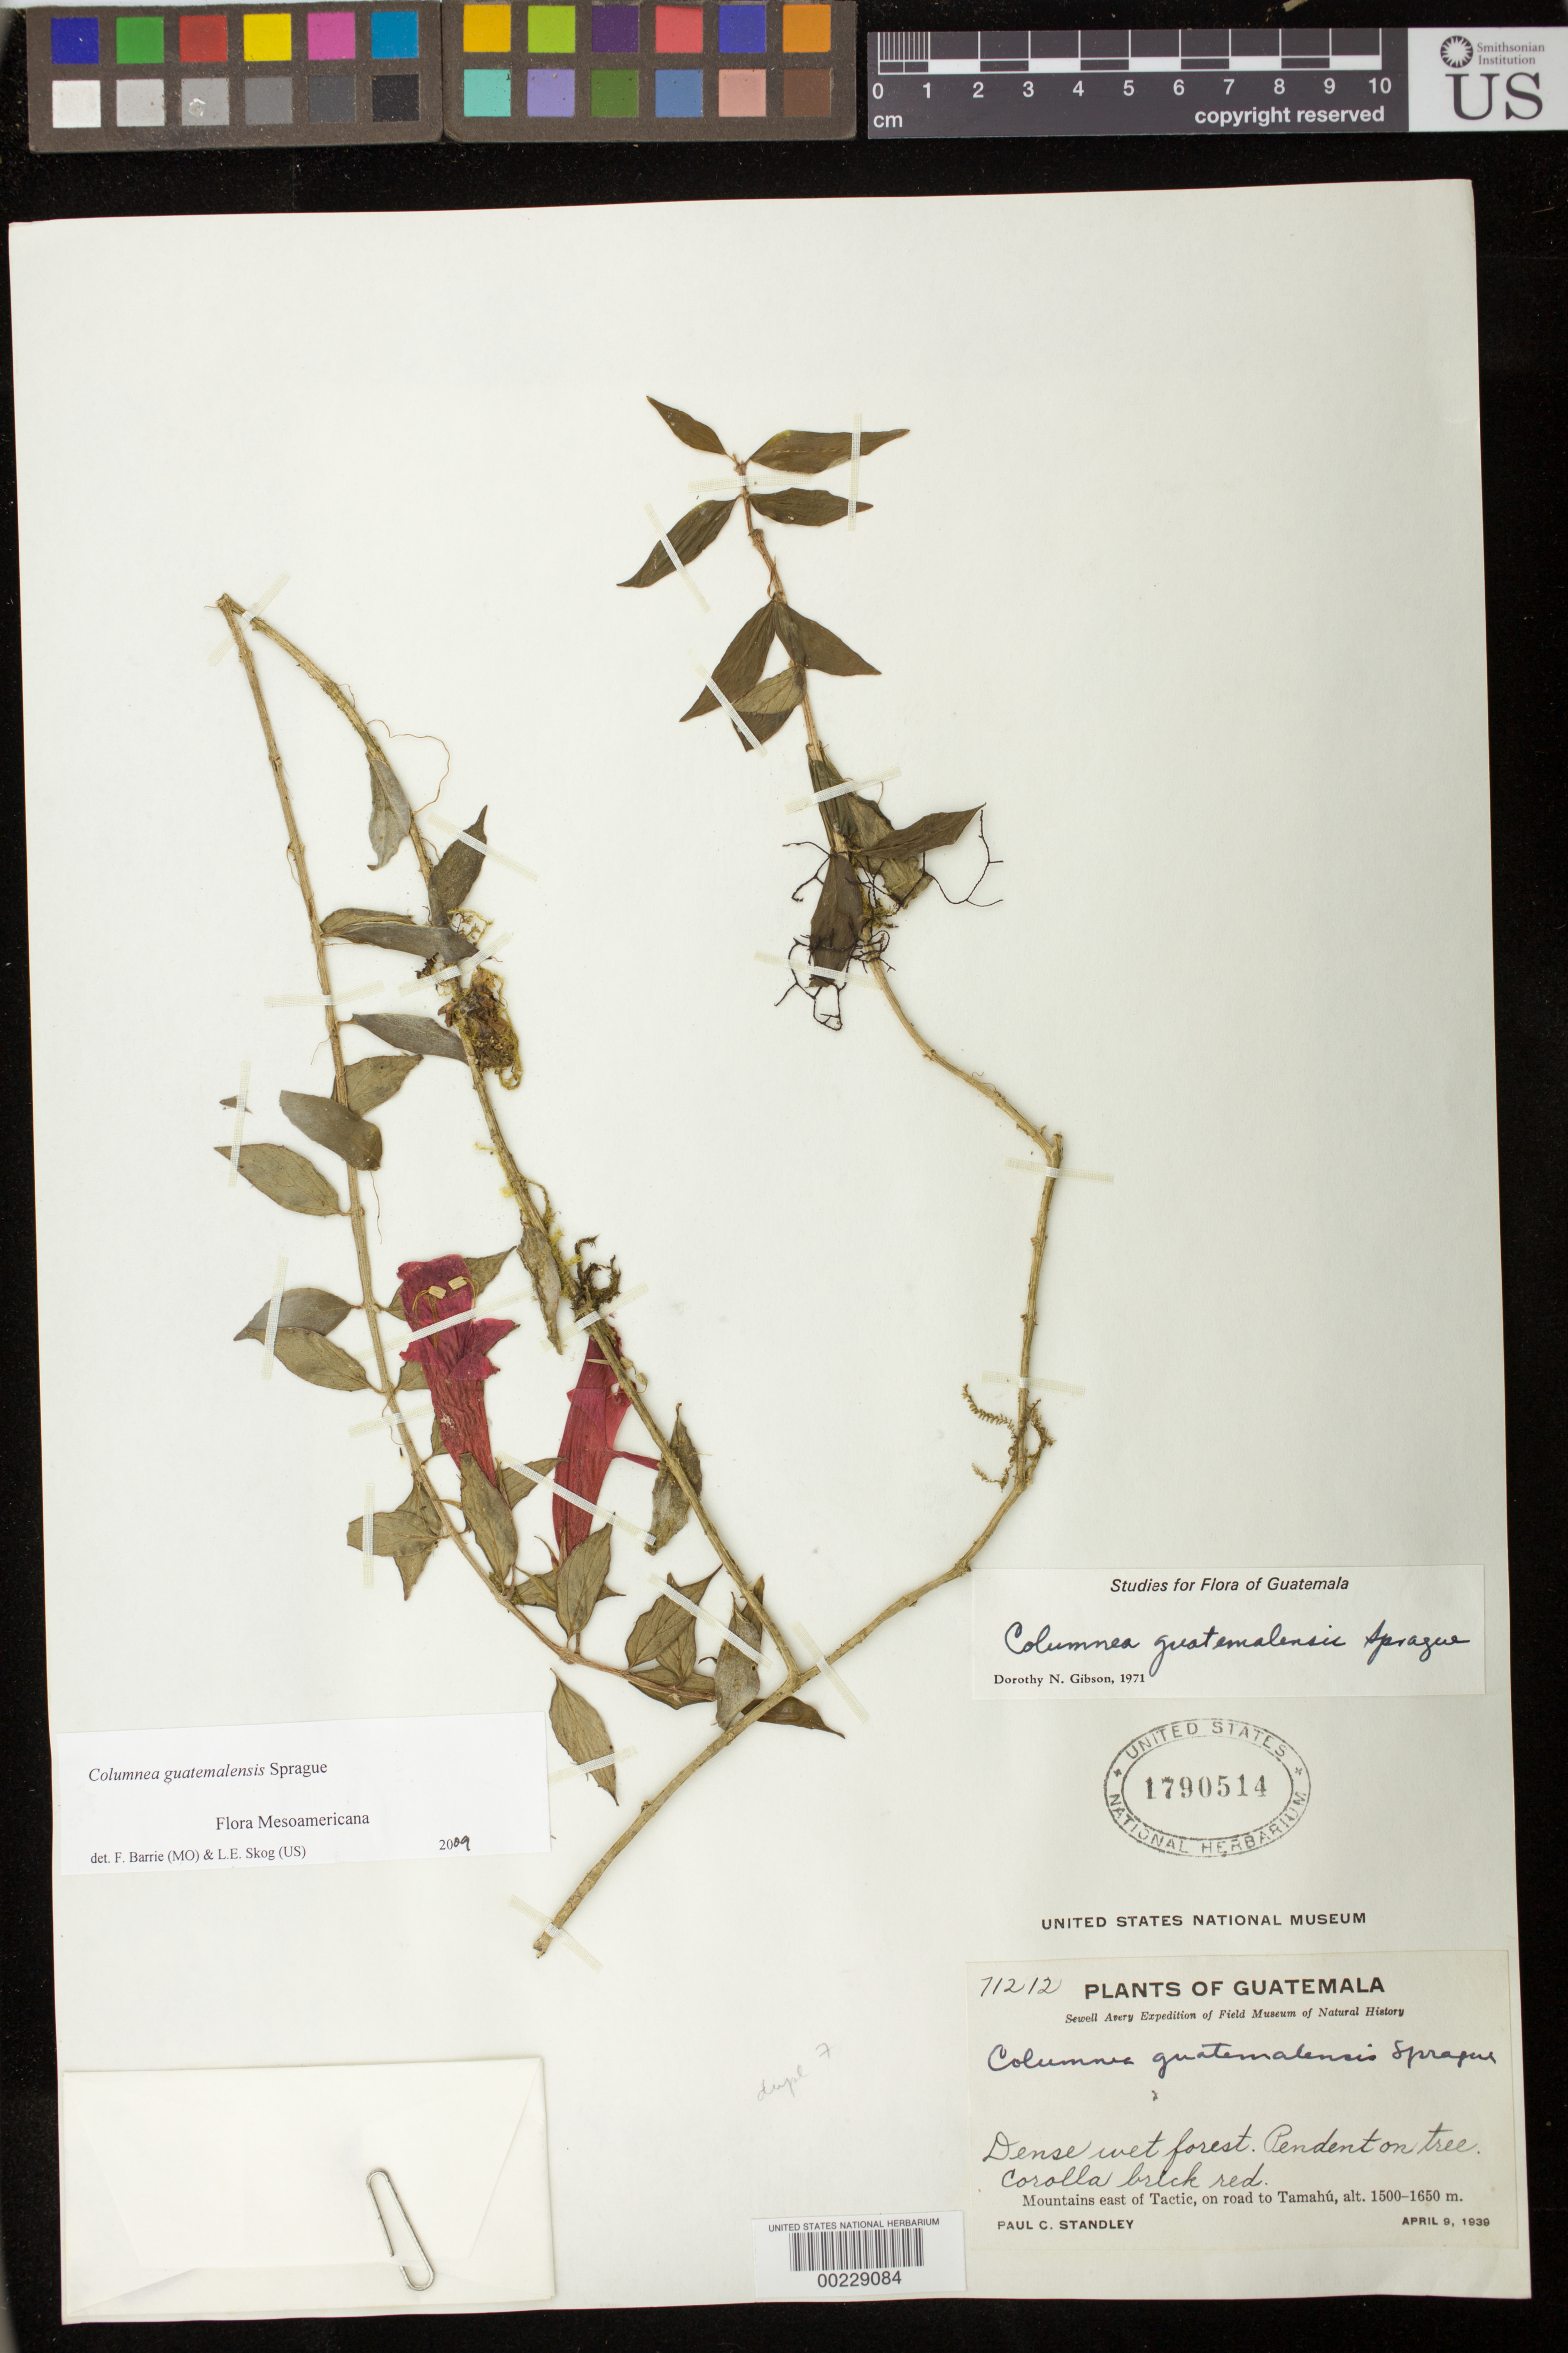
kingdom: Plantae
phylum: Tracheophyta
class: Magnoliopsida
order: Lamiales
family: Gesneriaceae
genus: Columnea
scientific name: Columnea guatemalensis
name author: Sprague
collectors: P. C. Standley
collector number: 71212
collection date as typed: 09 Apr 1939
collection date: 1939-04-09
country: Guatemala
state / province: Alta Verapaz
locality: Mountains E of Tactic, on road to Tamahu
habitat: Dense wet forest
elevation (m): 1500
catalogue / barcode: US 1790514